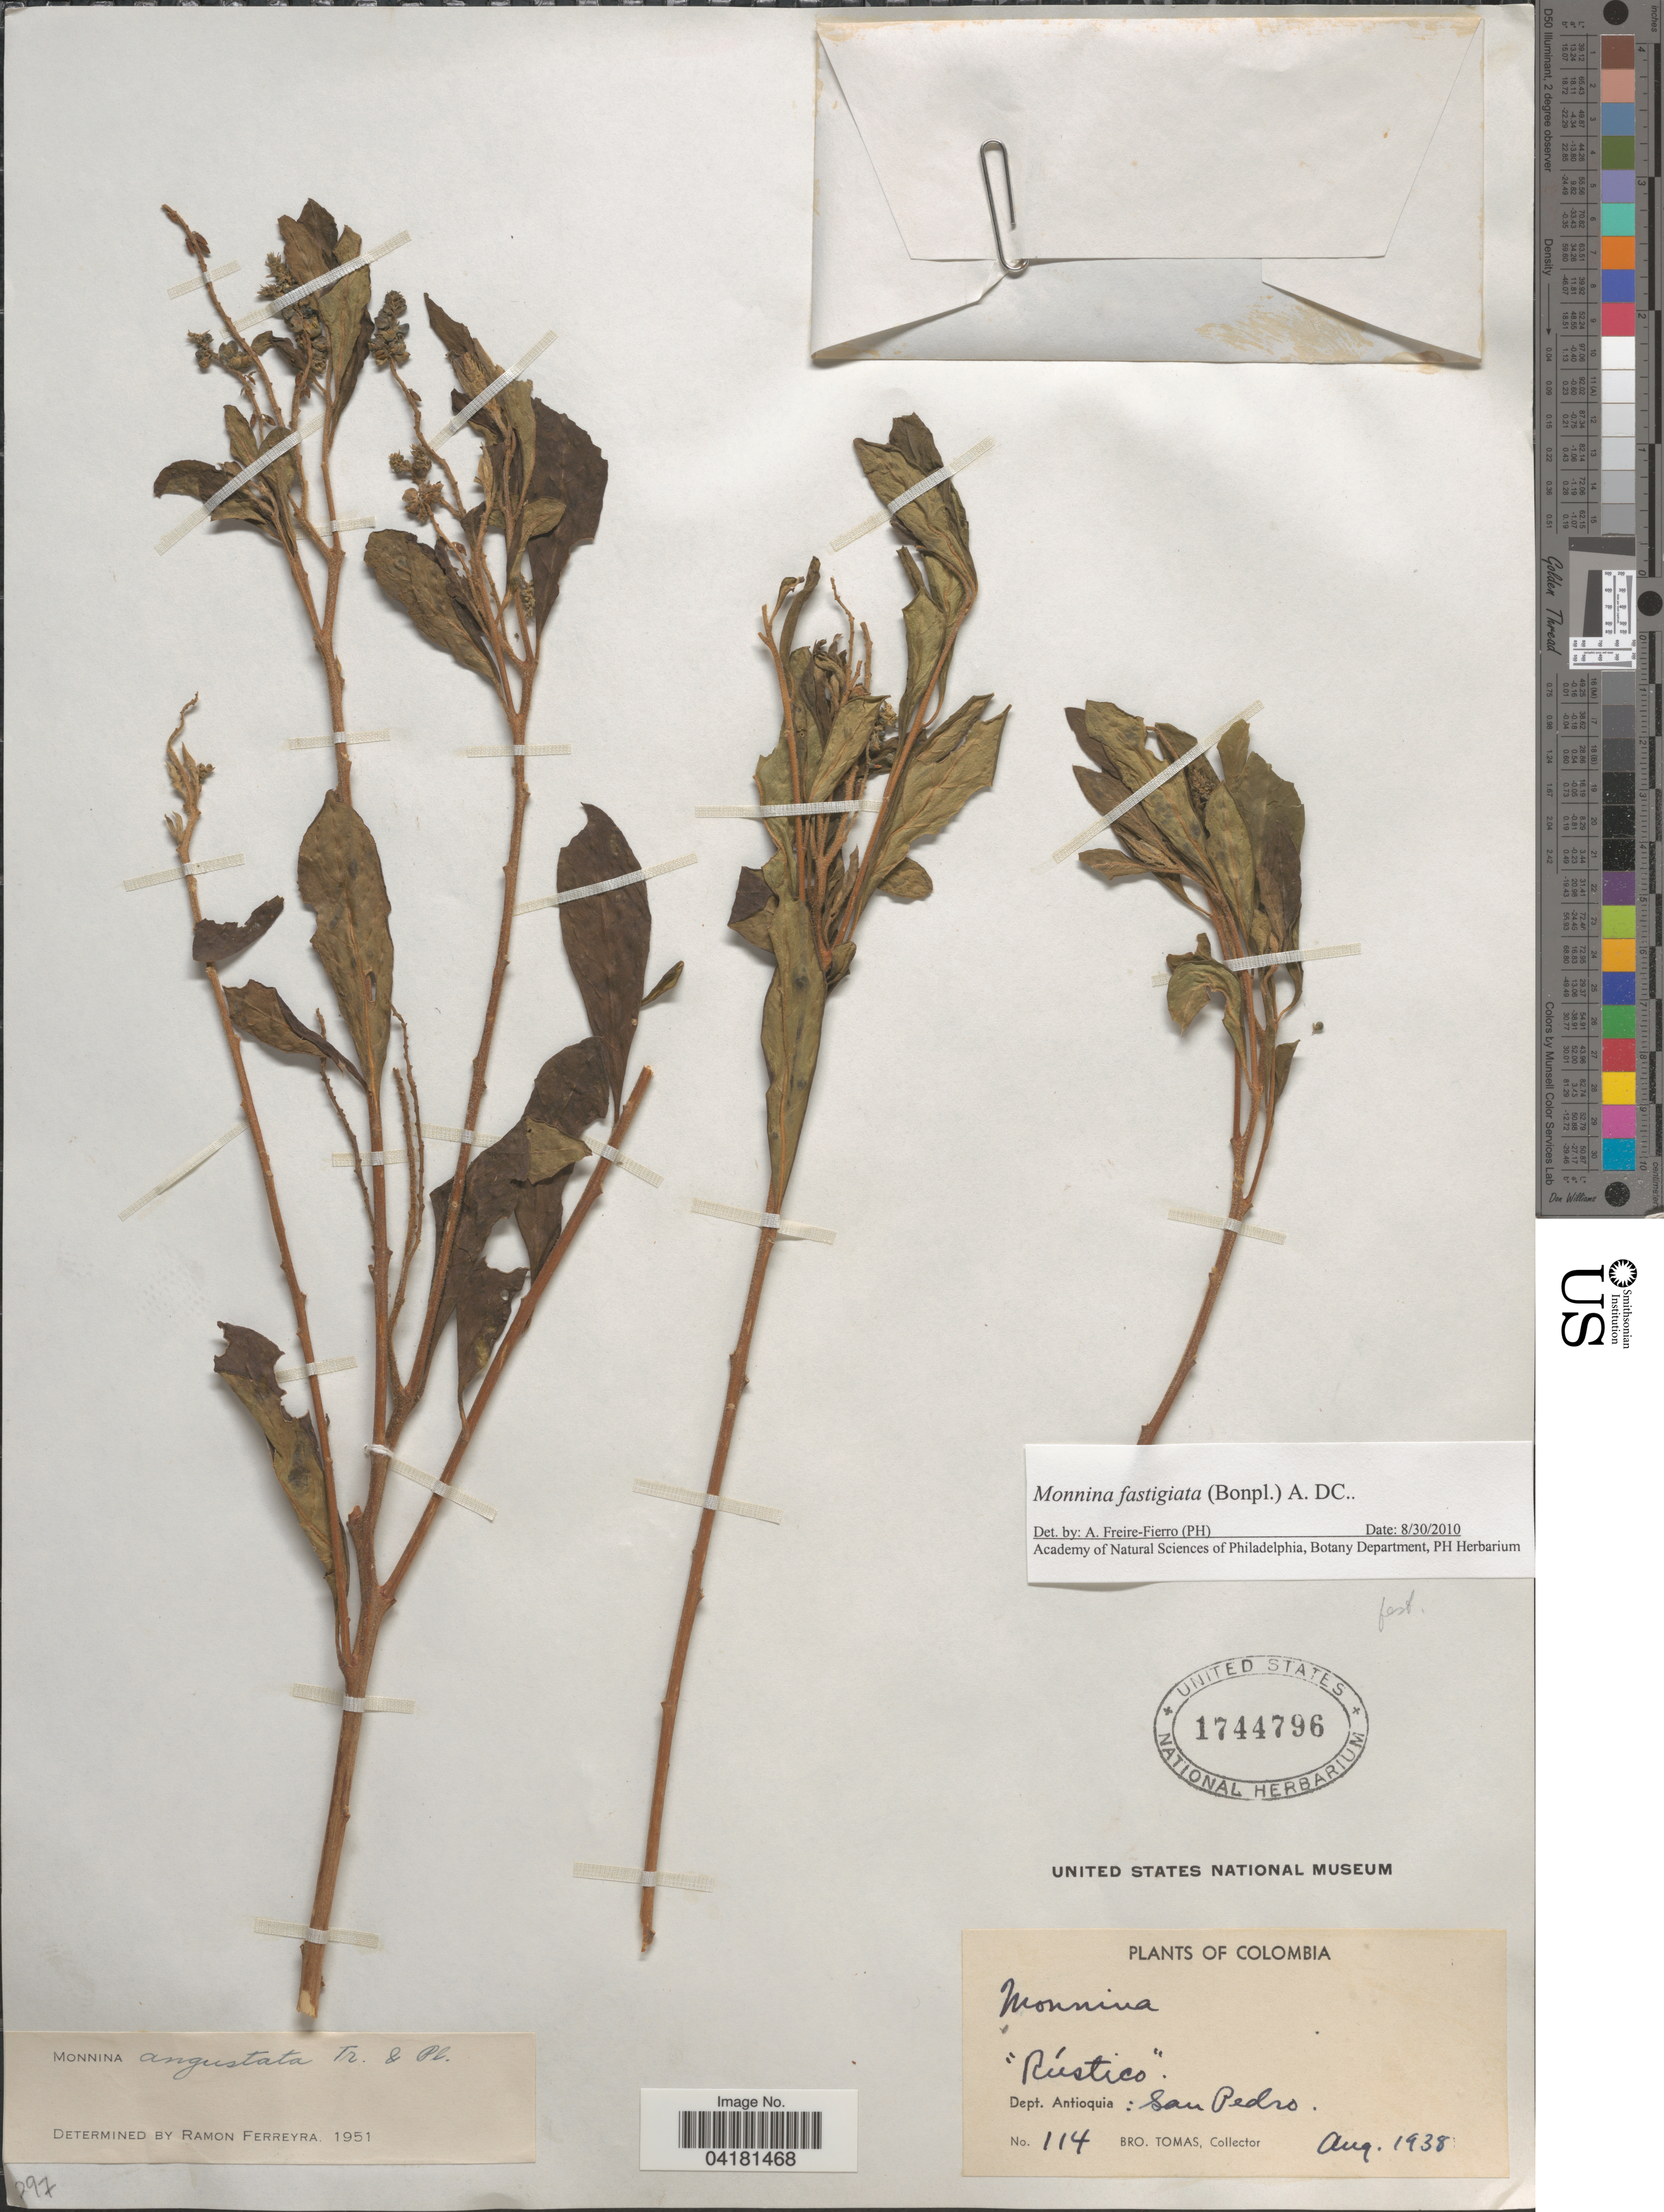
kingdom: Plantae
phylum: Tracheophyta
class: Magnoliopsida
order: Fabales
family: Polygalaceae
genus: Monnina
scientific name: Monnina fastigiata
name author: (Bonpl.) DC.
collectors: B. Tomas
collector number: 114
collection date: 1938-08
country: Colombia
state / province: Antioquia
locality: Dept. Antioquia: San Pedro.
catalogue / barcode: US 1744796